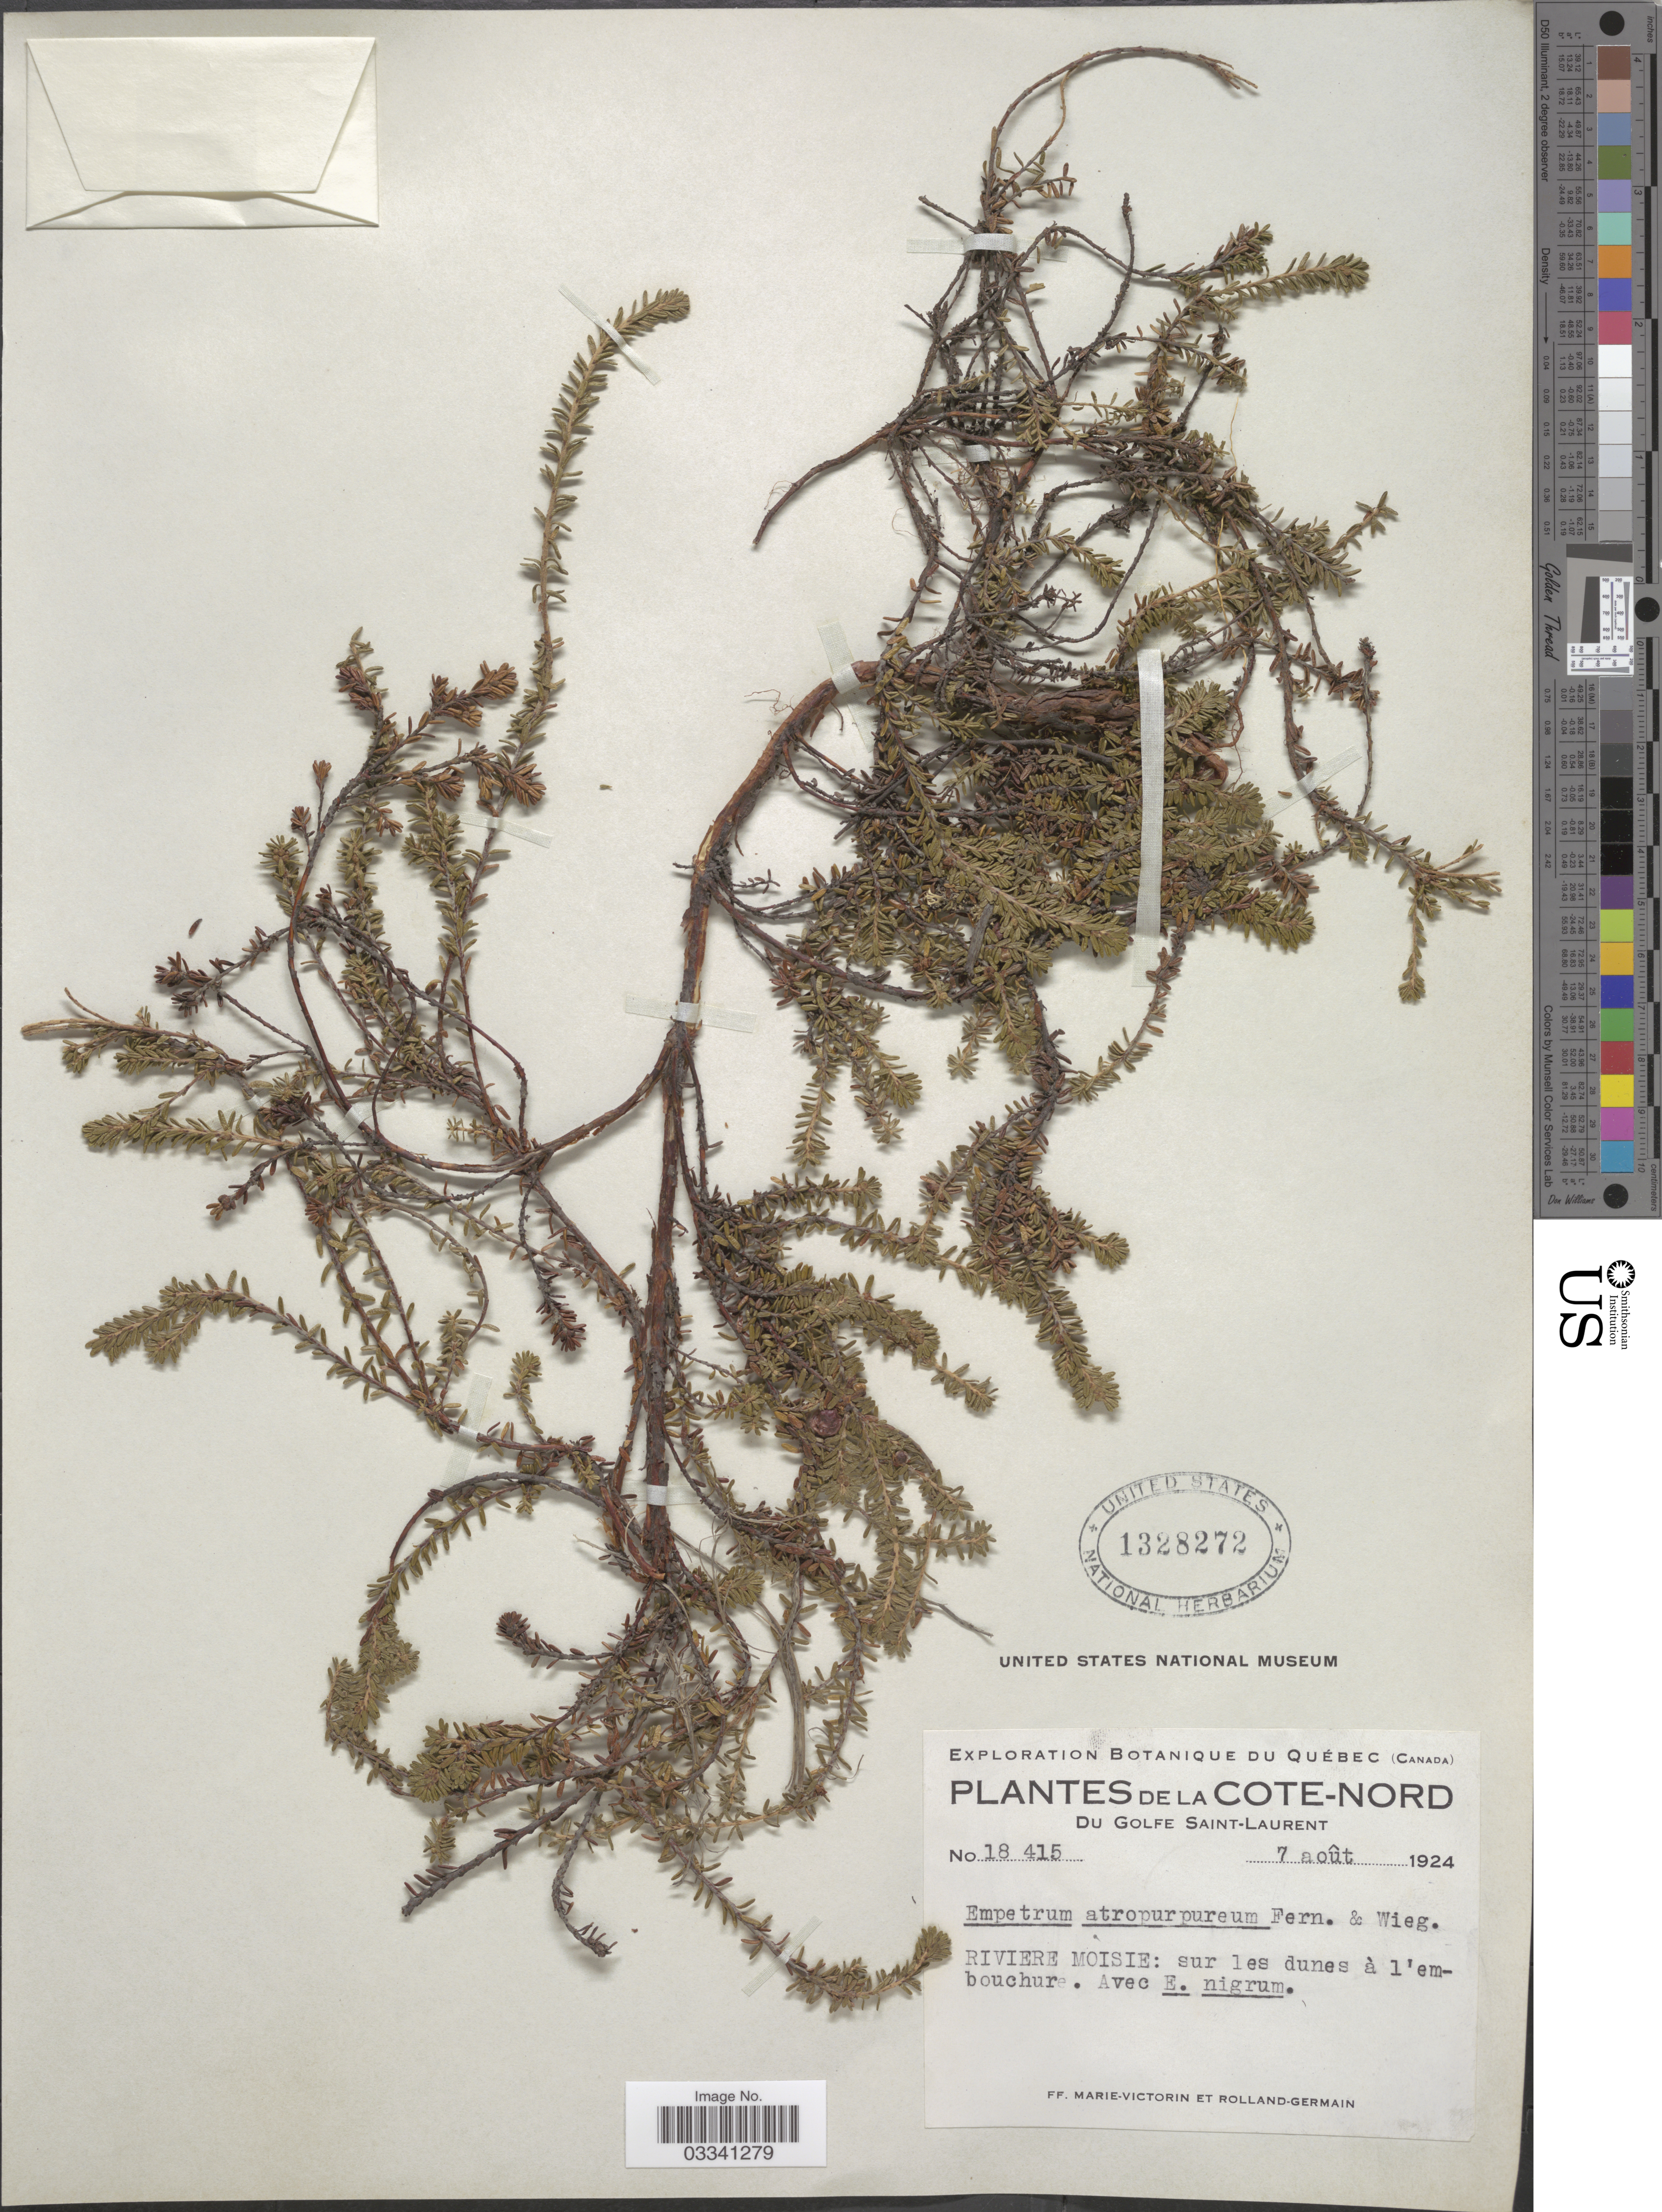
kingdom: Plantae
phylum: Tracheophyta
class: Magnoliopsida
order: Ericales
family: Ericaceae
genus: Empetrum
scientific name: Empetrum atropurpureum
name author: Fernald & Wiegand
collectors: F. Marie-Victorin & Rolland-Germain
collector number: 18415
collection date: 1924-08-07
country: Canada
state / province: Quebec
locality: La Cote-Nord du Golfe Saint-Laurent. Riviere Moisie: sur les dunes à l'embouchure.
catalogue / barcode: US 1328272